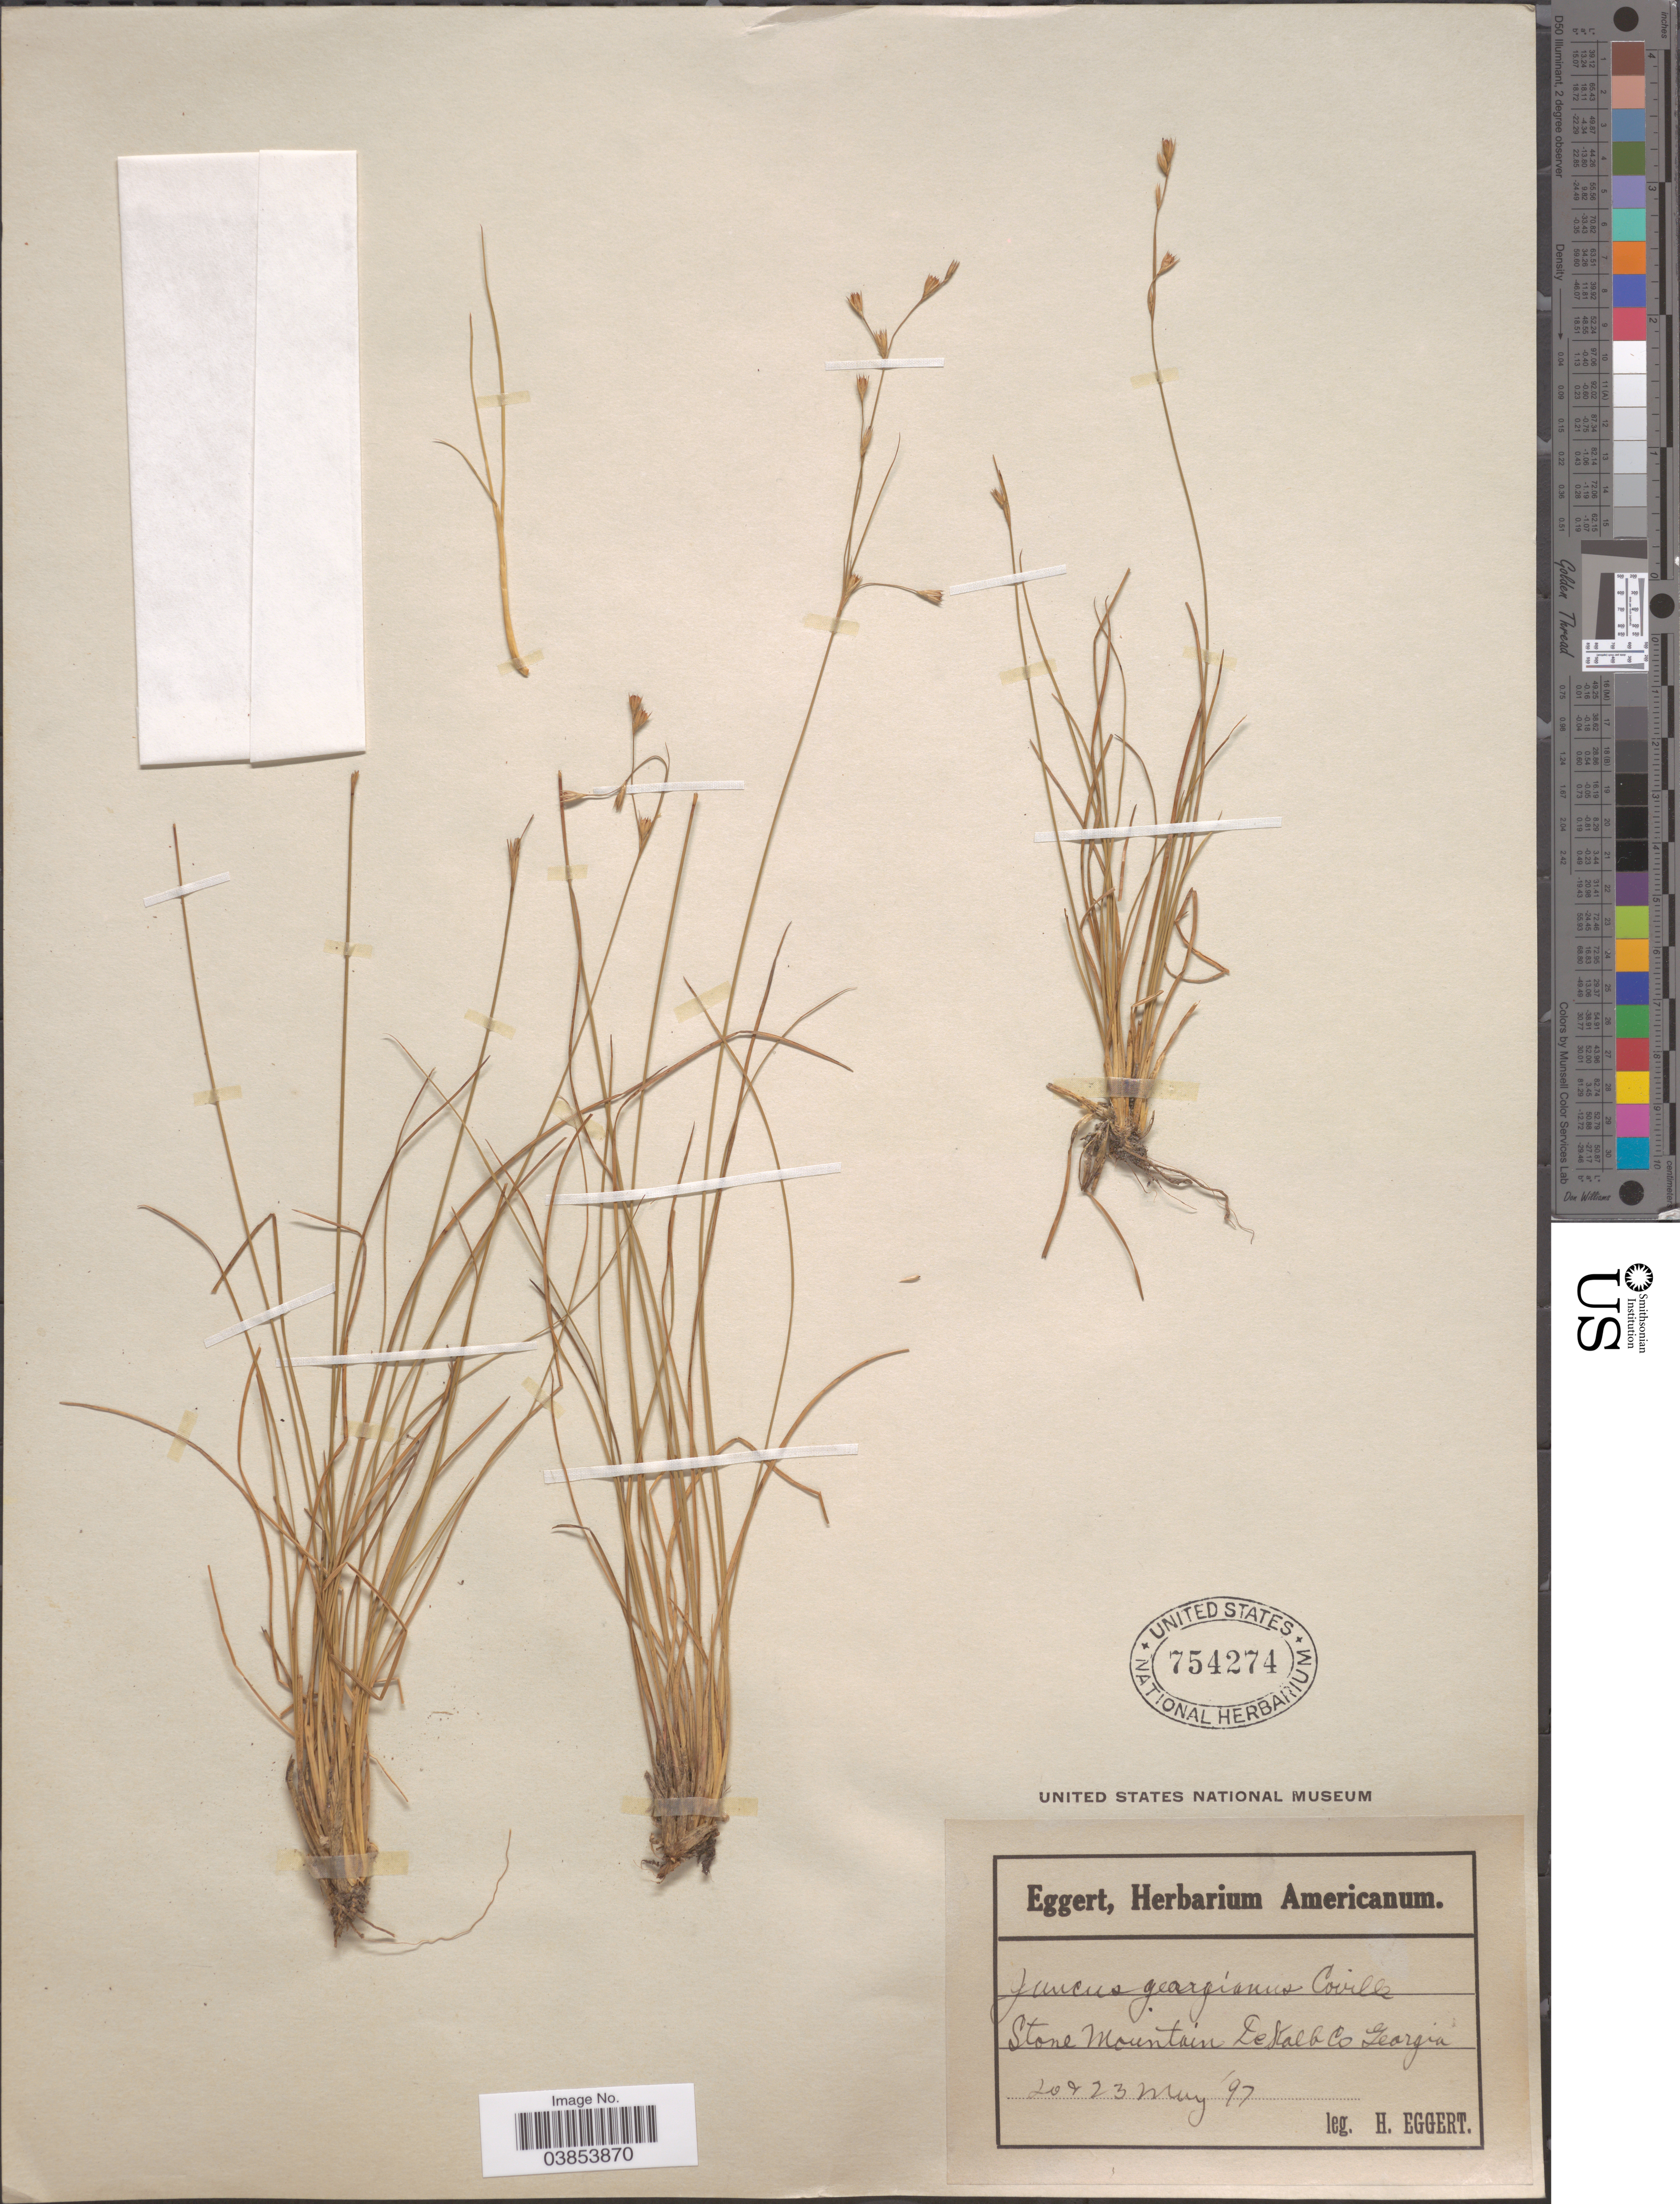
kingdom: Plantae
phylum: Tracheophyta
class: Liliopsida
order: Poales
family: Juncaceae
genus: Juncus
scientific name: Juncus georgianus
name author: Coville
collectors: H. Eggert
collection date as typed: Transcribed d/m/y: 20/5/97 to 23/5/97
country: United States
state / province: Georgia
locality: Stone Mountain, De Kalb Co.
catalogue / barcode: US 754274